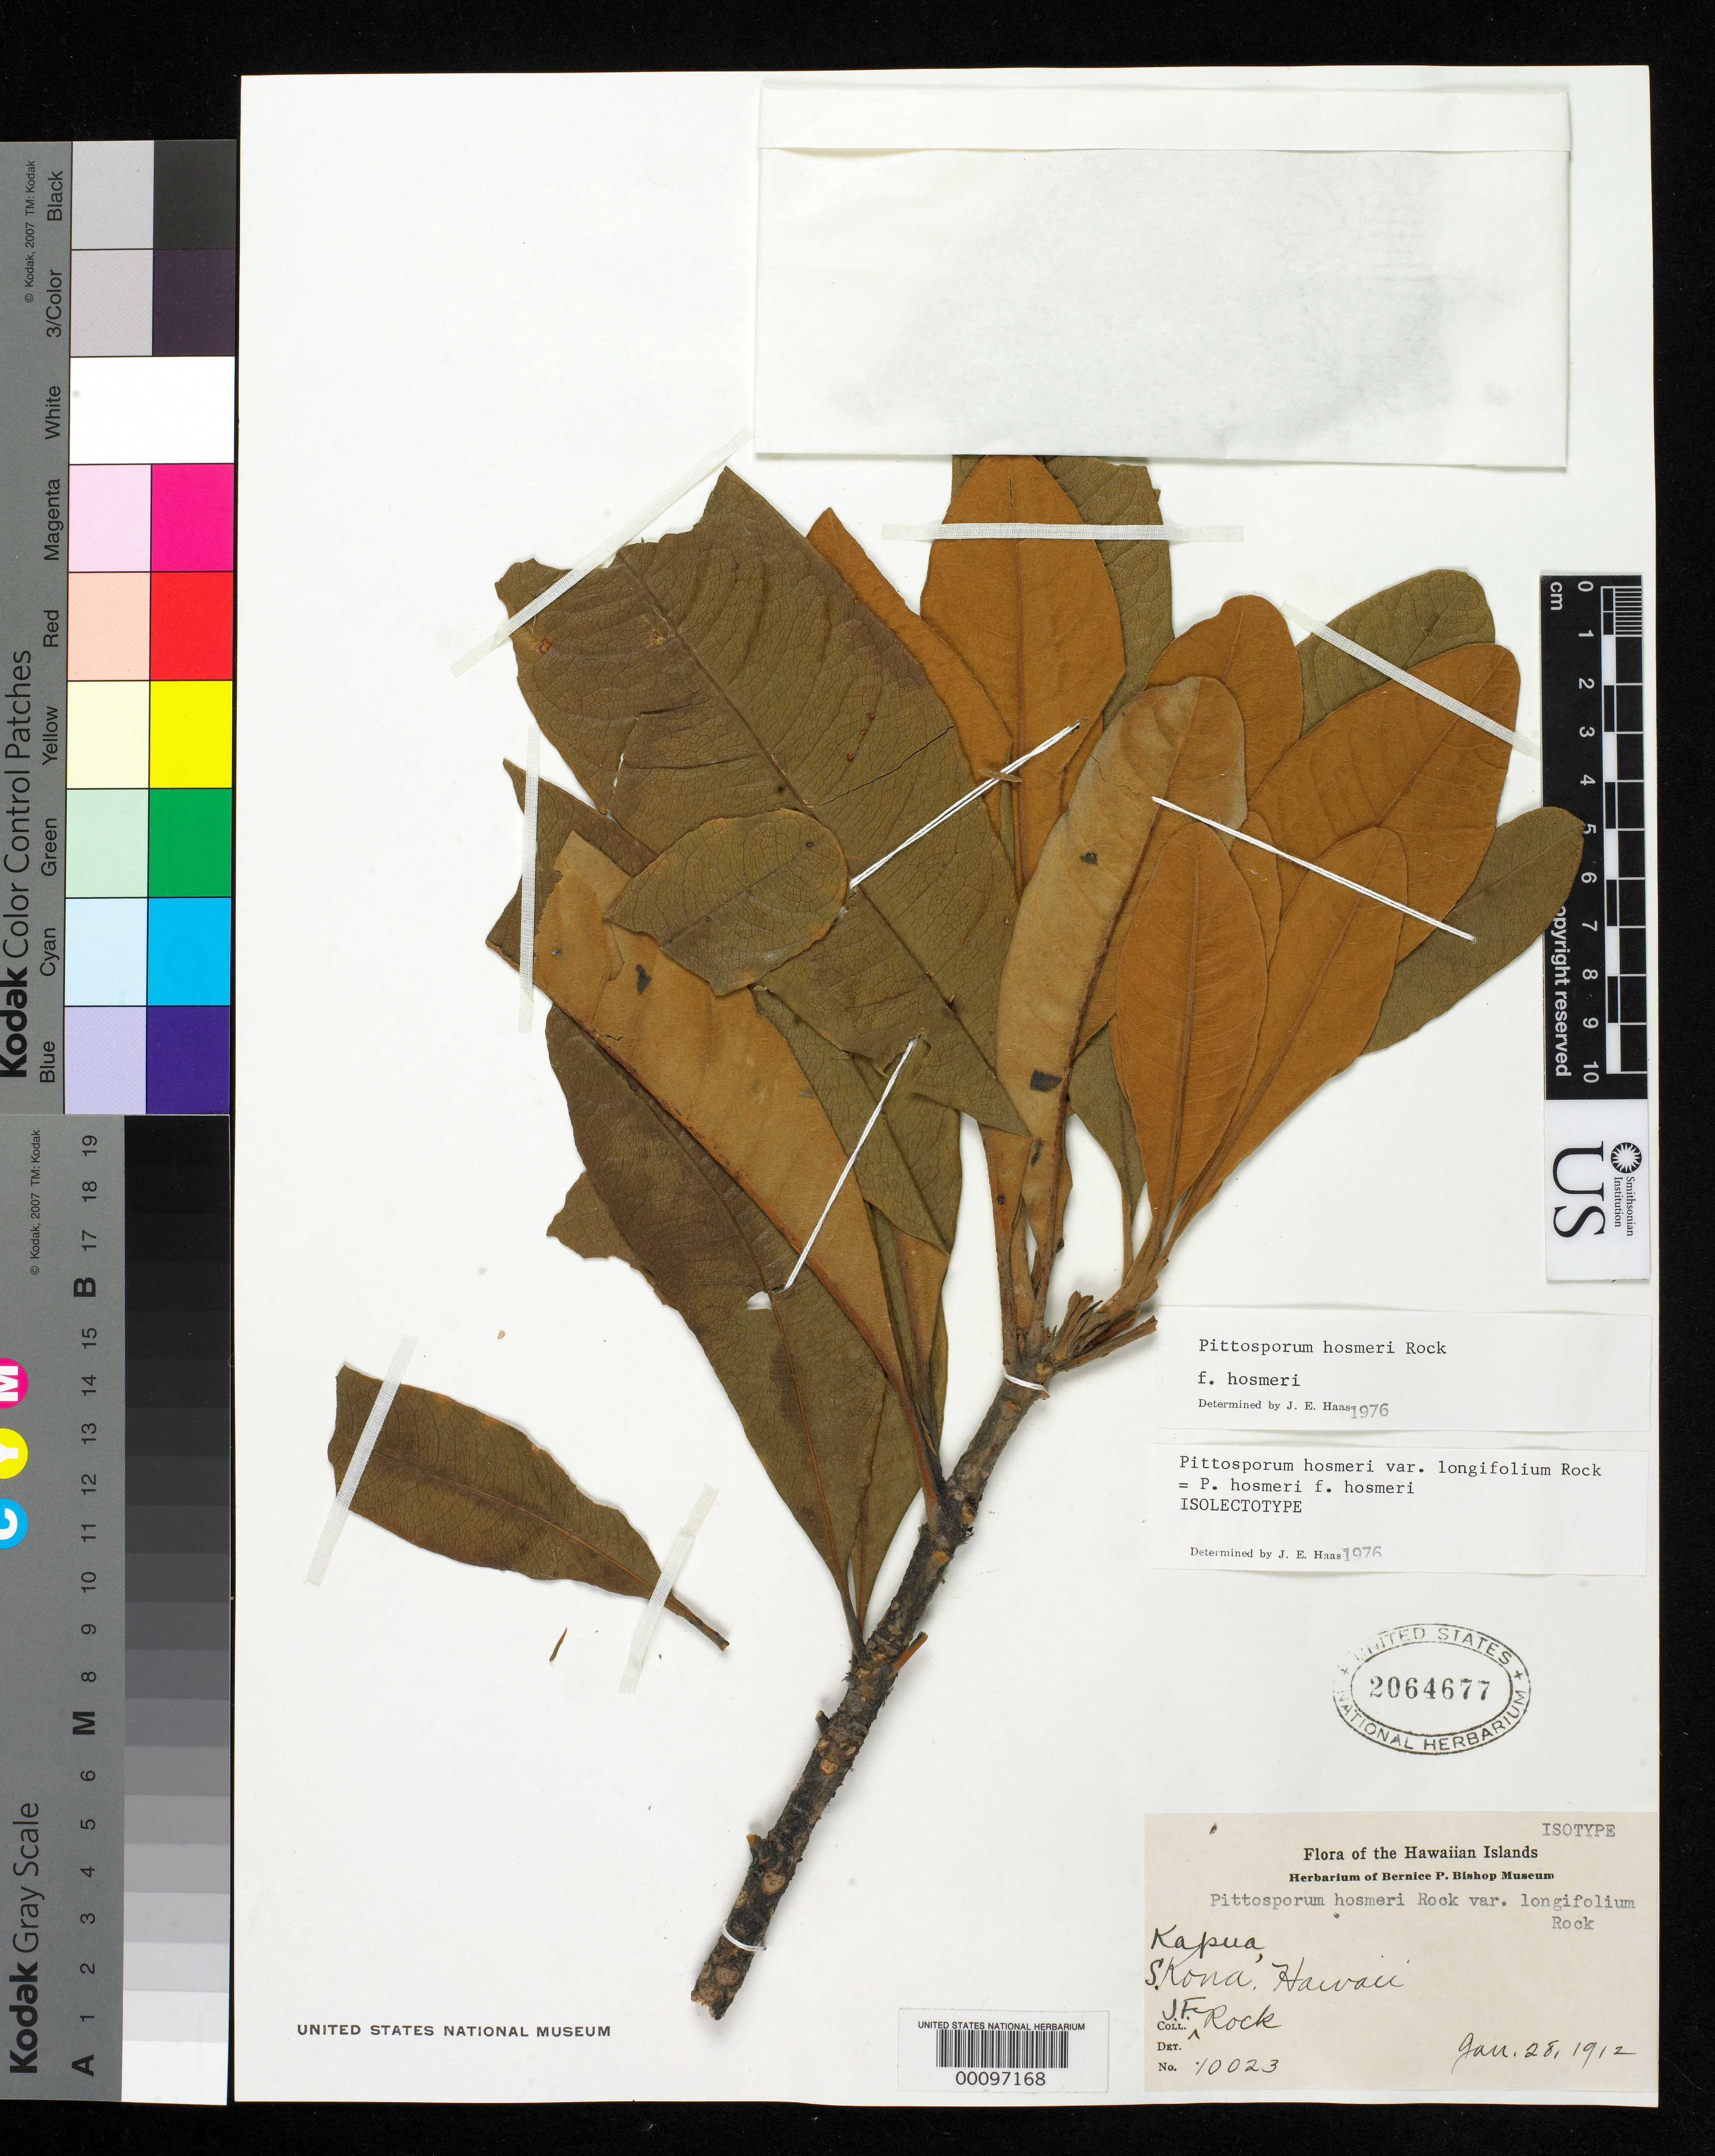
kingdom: Plantae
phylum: Tracheophyta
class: Magnoliopsida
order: Apiales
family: Pittosporaceae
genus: Pittosporum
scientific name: Pittosporum hosmeri var. longifolium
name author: Rock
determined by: Haas, J. E.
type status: Isolectotype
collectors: J. F. Rock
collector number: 10023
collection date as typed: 28 Jan 1912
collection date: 1912-01-28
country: United States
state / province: Hawaii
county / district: Hawaii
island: Hawaii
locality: Kapua, S. Kona, Hawaii.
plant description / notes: No type cited in protologue.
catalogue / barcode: US 2064677